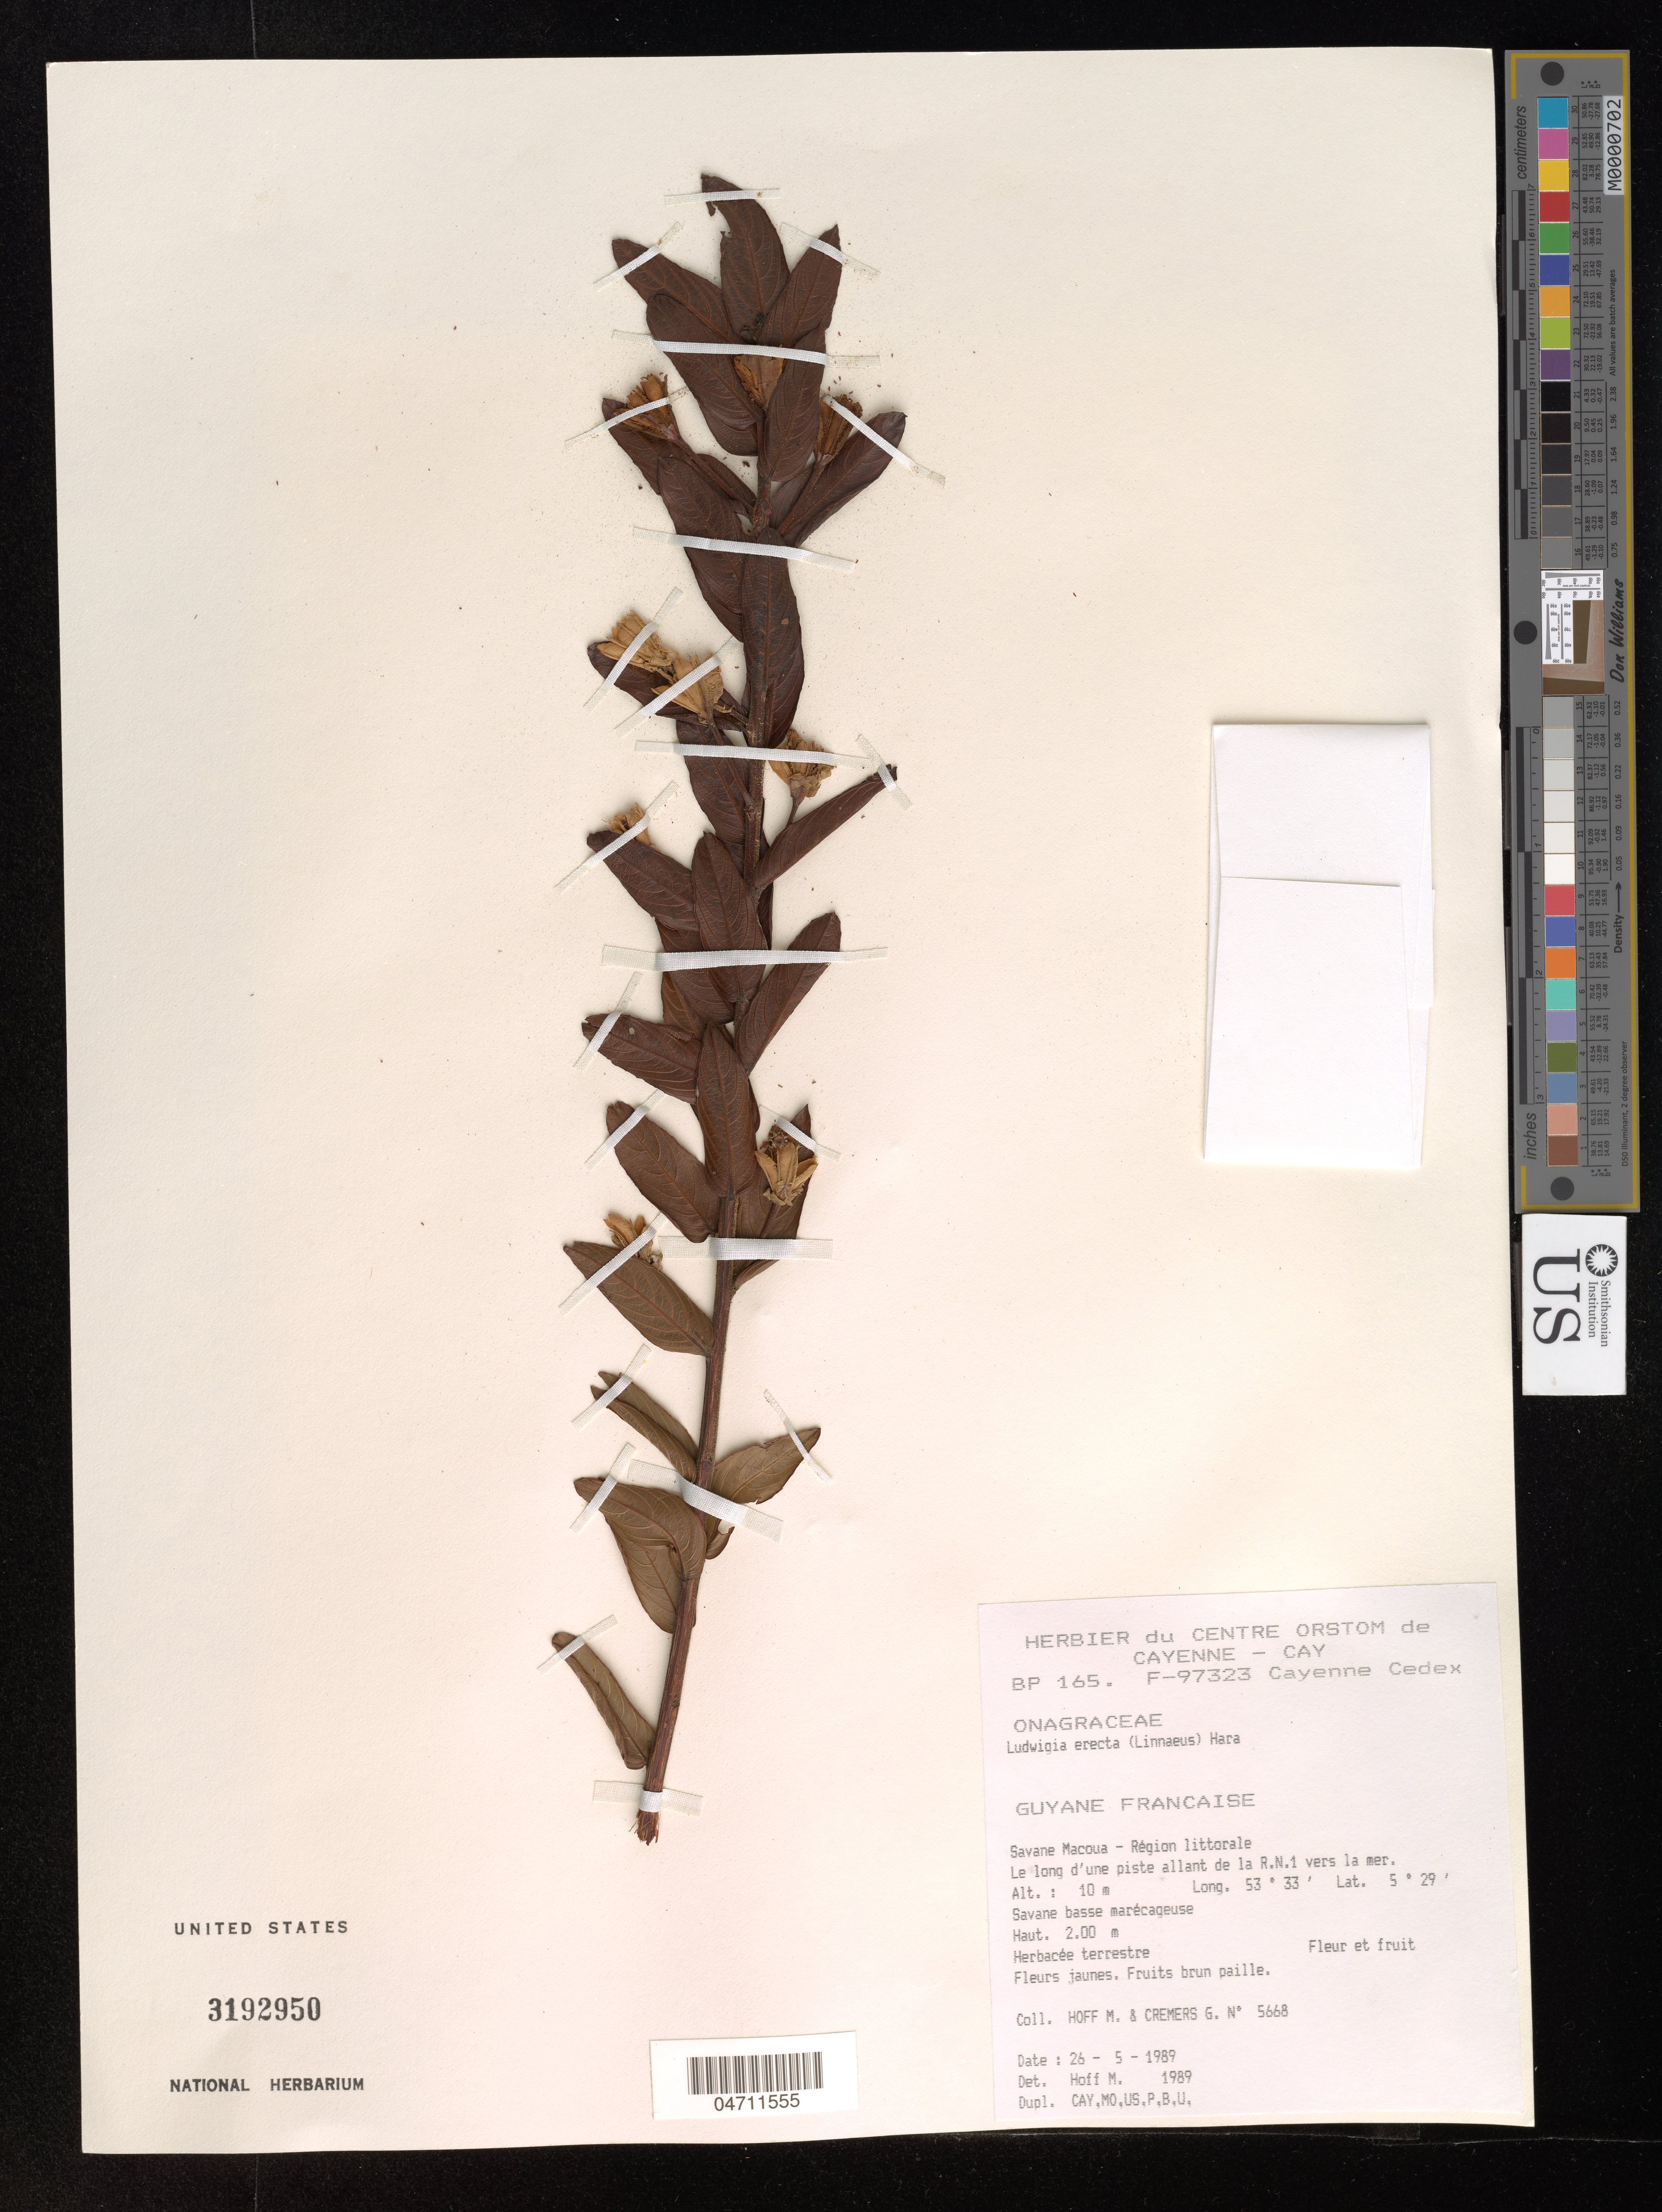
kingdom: Plantae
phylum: Tracheophyta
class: Magnoliopsida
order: Myrtales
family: Onagraceae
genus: Ludwigia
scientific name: Ludwigia erecta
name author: (L.) H. Hara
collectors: M. Hoff & G. Cremers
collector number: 5668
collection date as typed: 26-May-89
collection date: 1989-05-26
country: French Guiana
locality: Savane Macoua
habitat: Savane basse marécageuse.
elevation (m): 10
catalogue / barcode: US 3192950